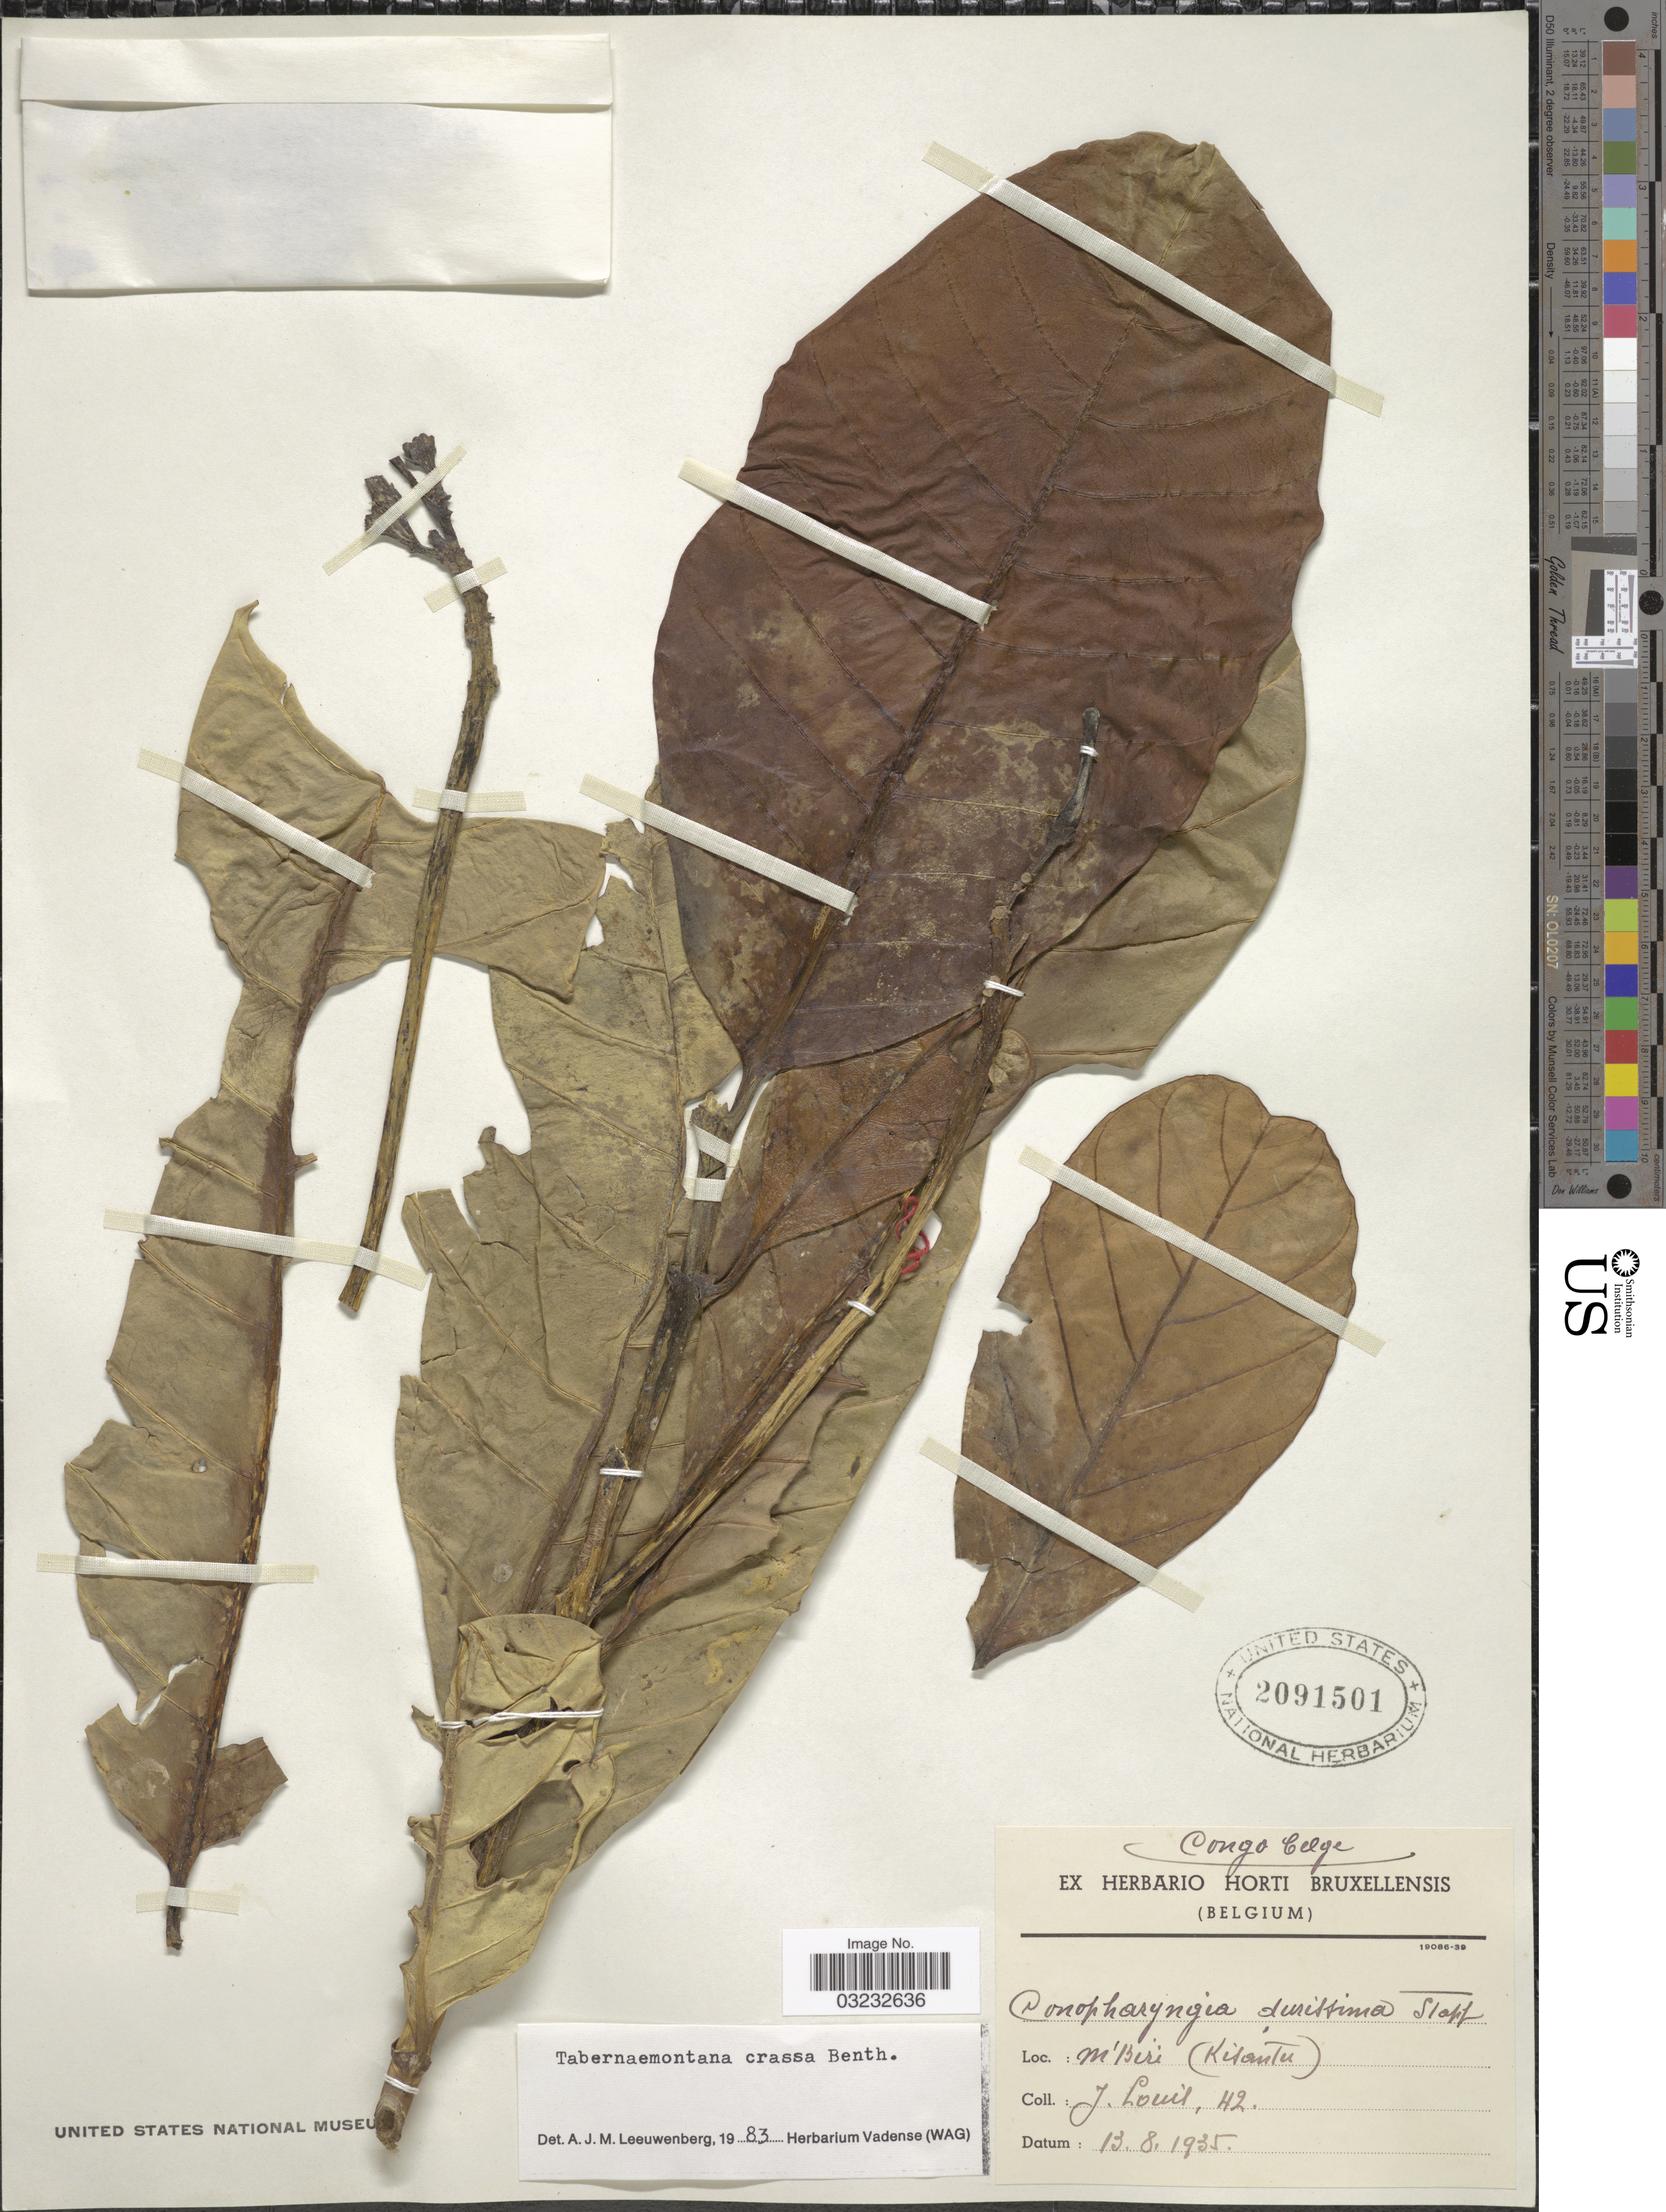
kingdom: Plantae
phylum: Tracheophyta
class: Magnoliopsida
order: Gentianales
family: Apocynaceae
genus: Tabernaemontana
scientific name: Tabernaemontana crassa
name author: Benth.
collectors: J. Louis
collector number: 42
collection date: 1935-08-13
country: Congo, Democratic Republic of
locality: Congo Belge. M'Beri (Kisantu).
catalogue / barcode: US 2091501